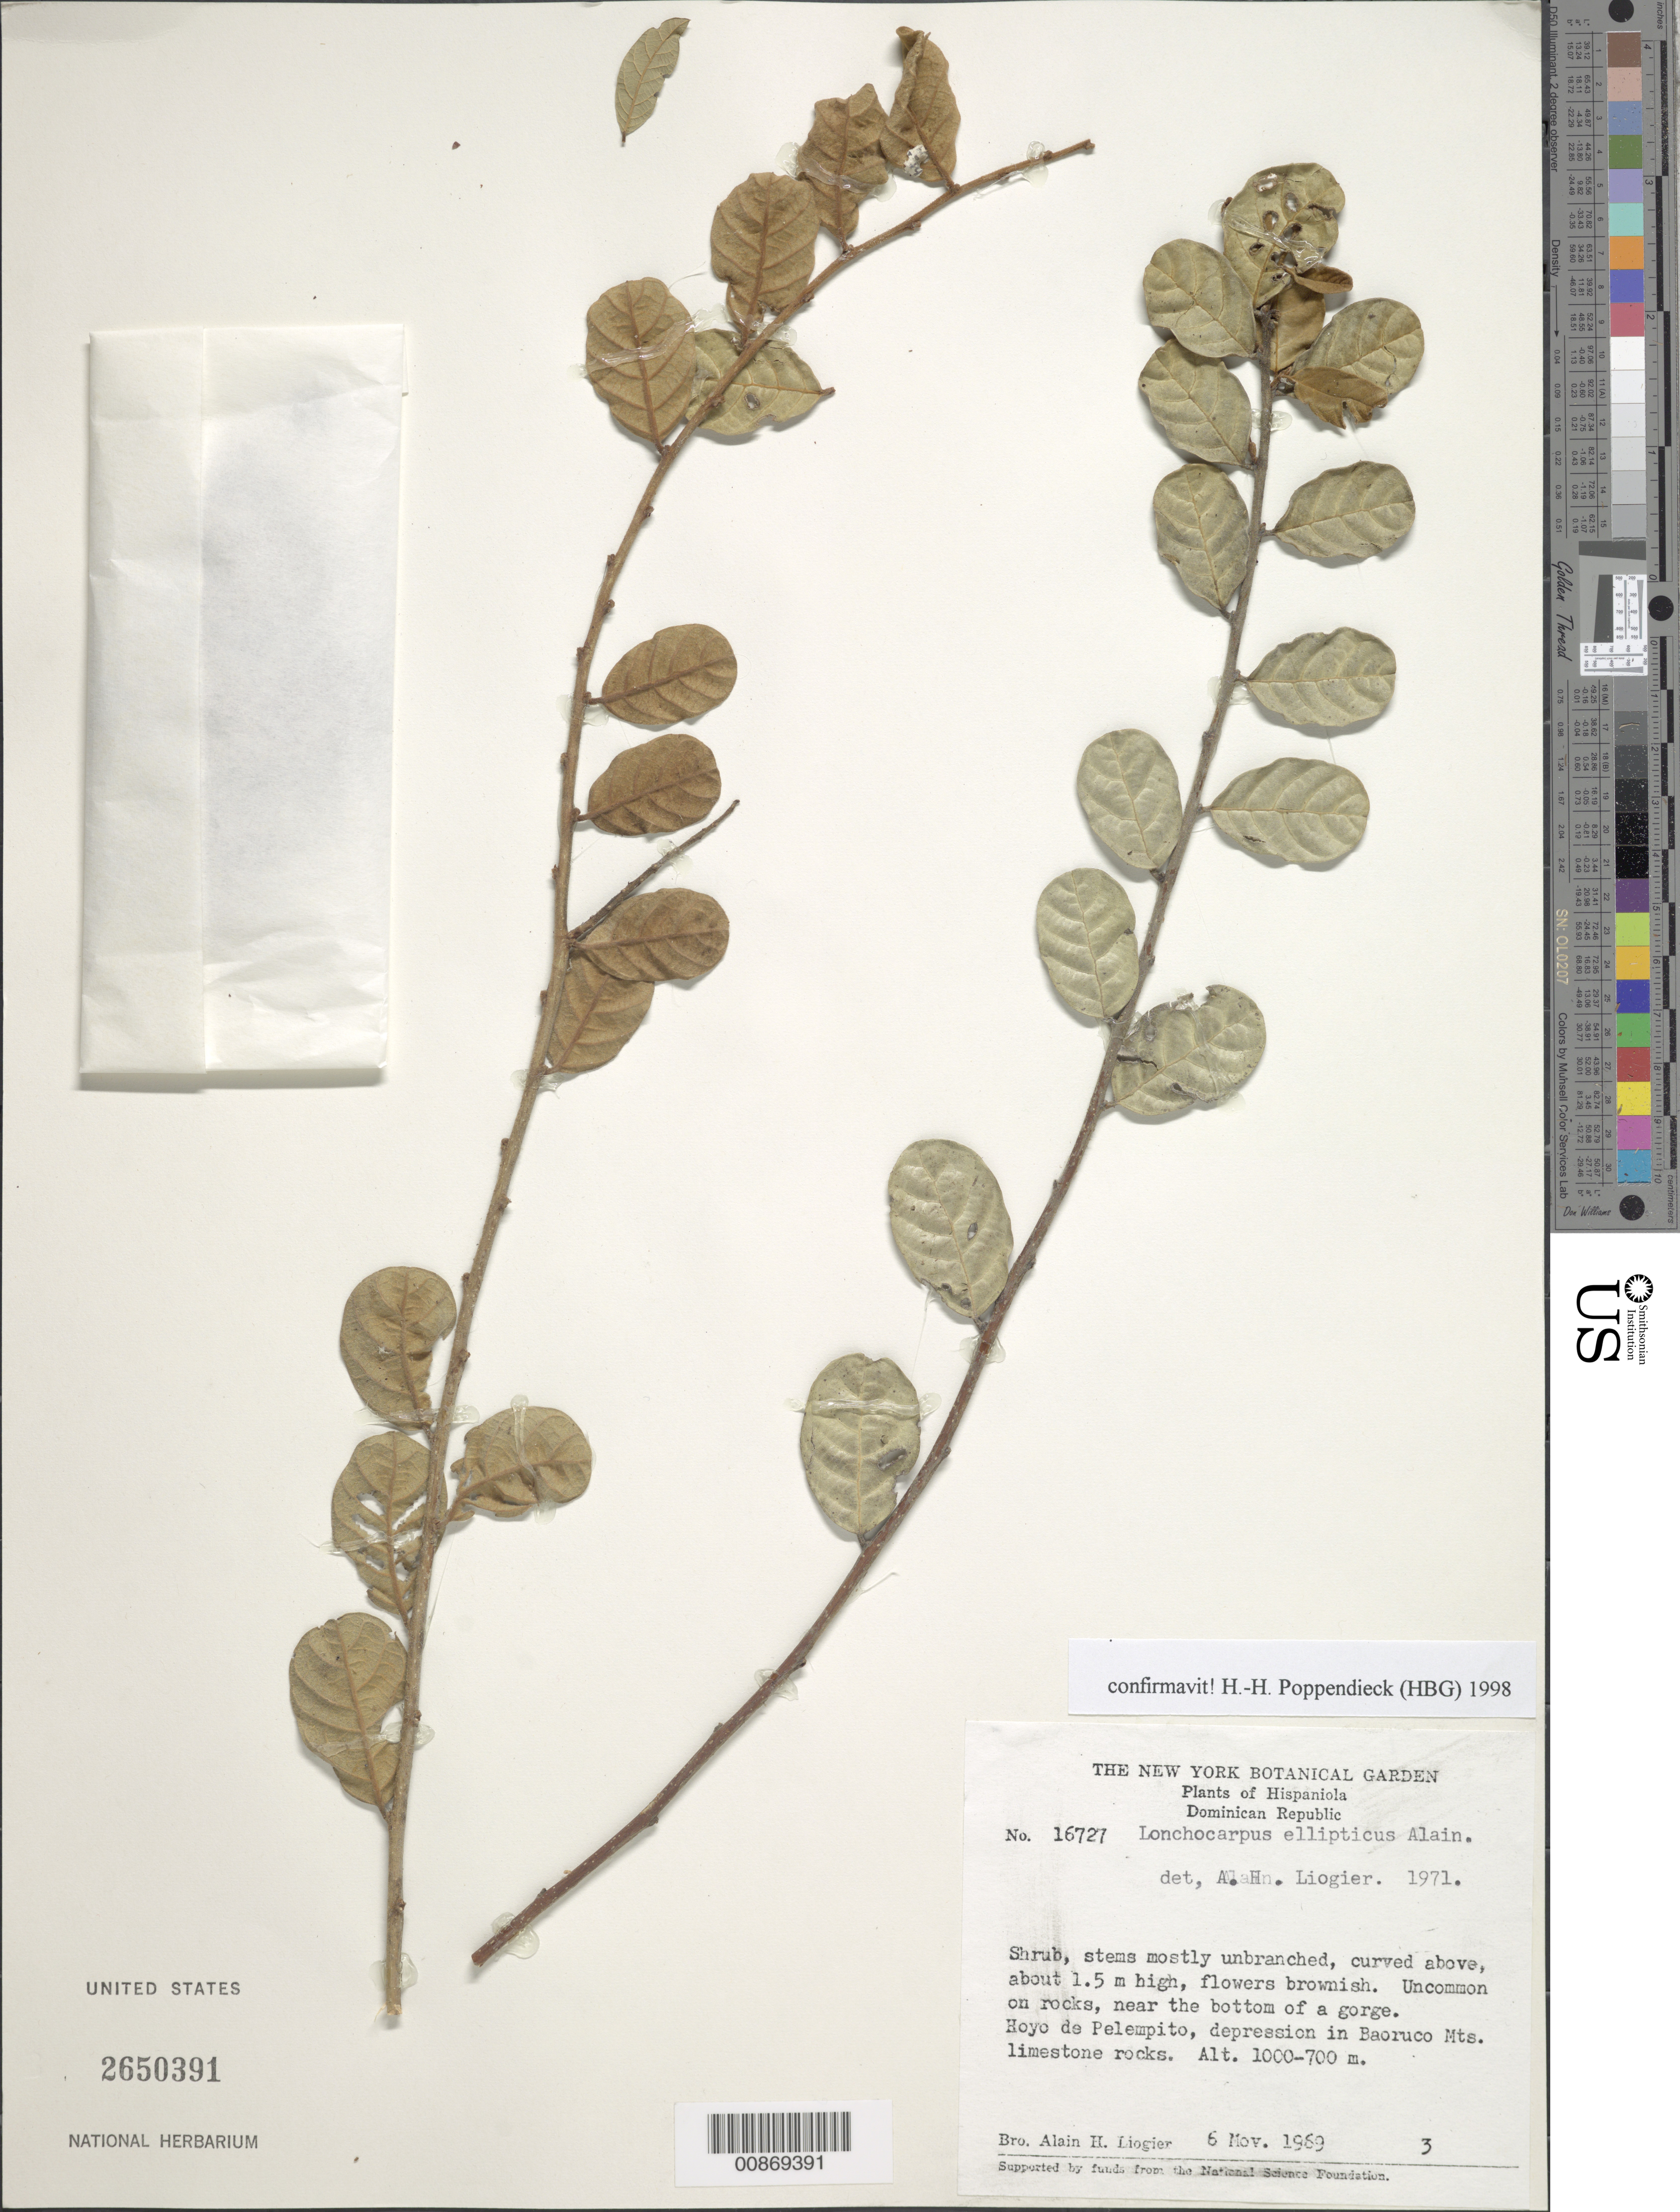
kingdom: Plantae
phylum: Tracheophyta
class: Magnoliopsida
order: Fabales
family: Fabaceae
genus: Lonchocarpus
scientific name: Lonchocarpus ellipticus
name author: Alain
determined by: Poppendieck, H.-H., (HBG), Institut fur Allgemeine Botanik und Botanischer Garten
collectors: A. H. Liogier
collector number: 16727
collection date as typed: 06 Nov 1969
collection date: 1969-11-06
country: Dominican Republic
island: Hispaniola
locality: Hoyo de Pelempito, depression in Baoruco Mts.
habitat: On rocks, near the bottom of a gorge. Limestone rocks.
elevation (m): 1000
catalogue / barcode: US 2650391